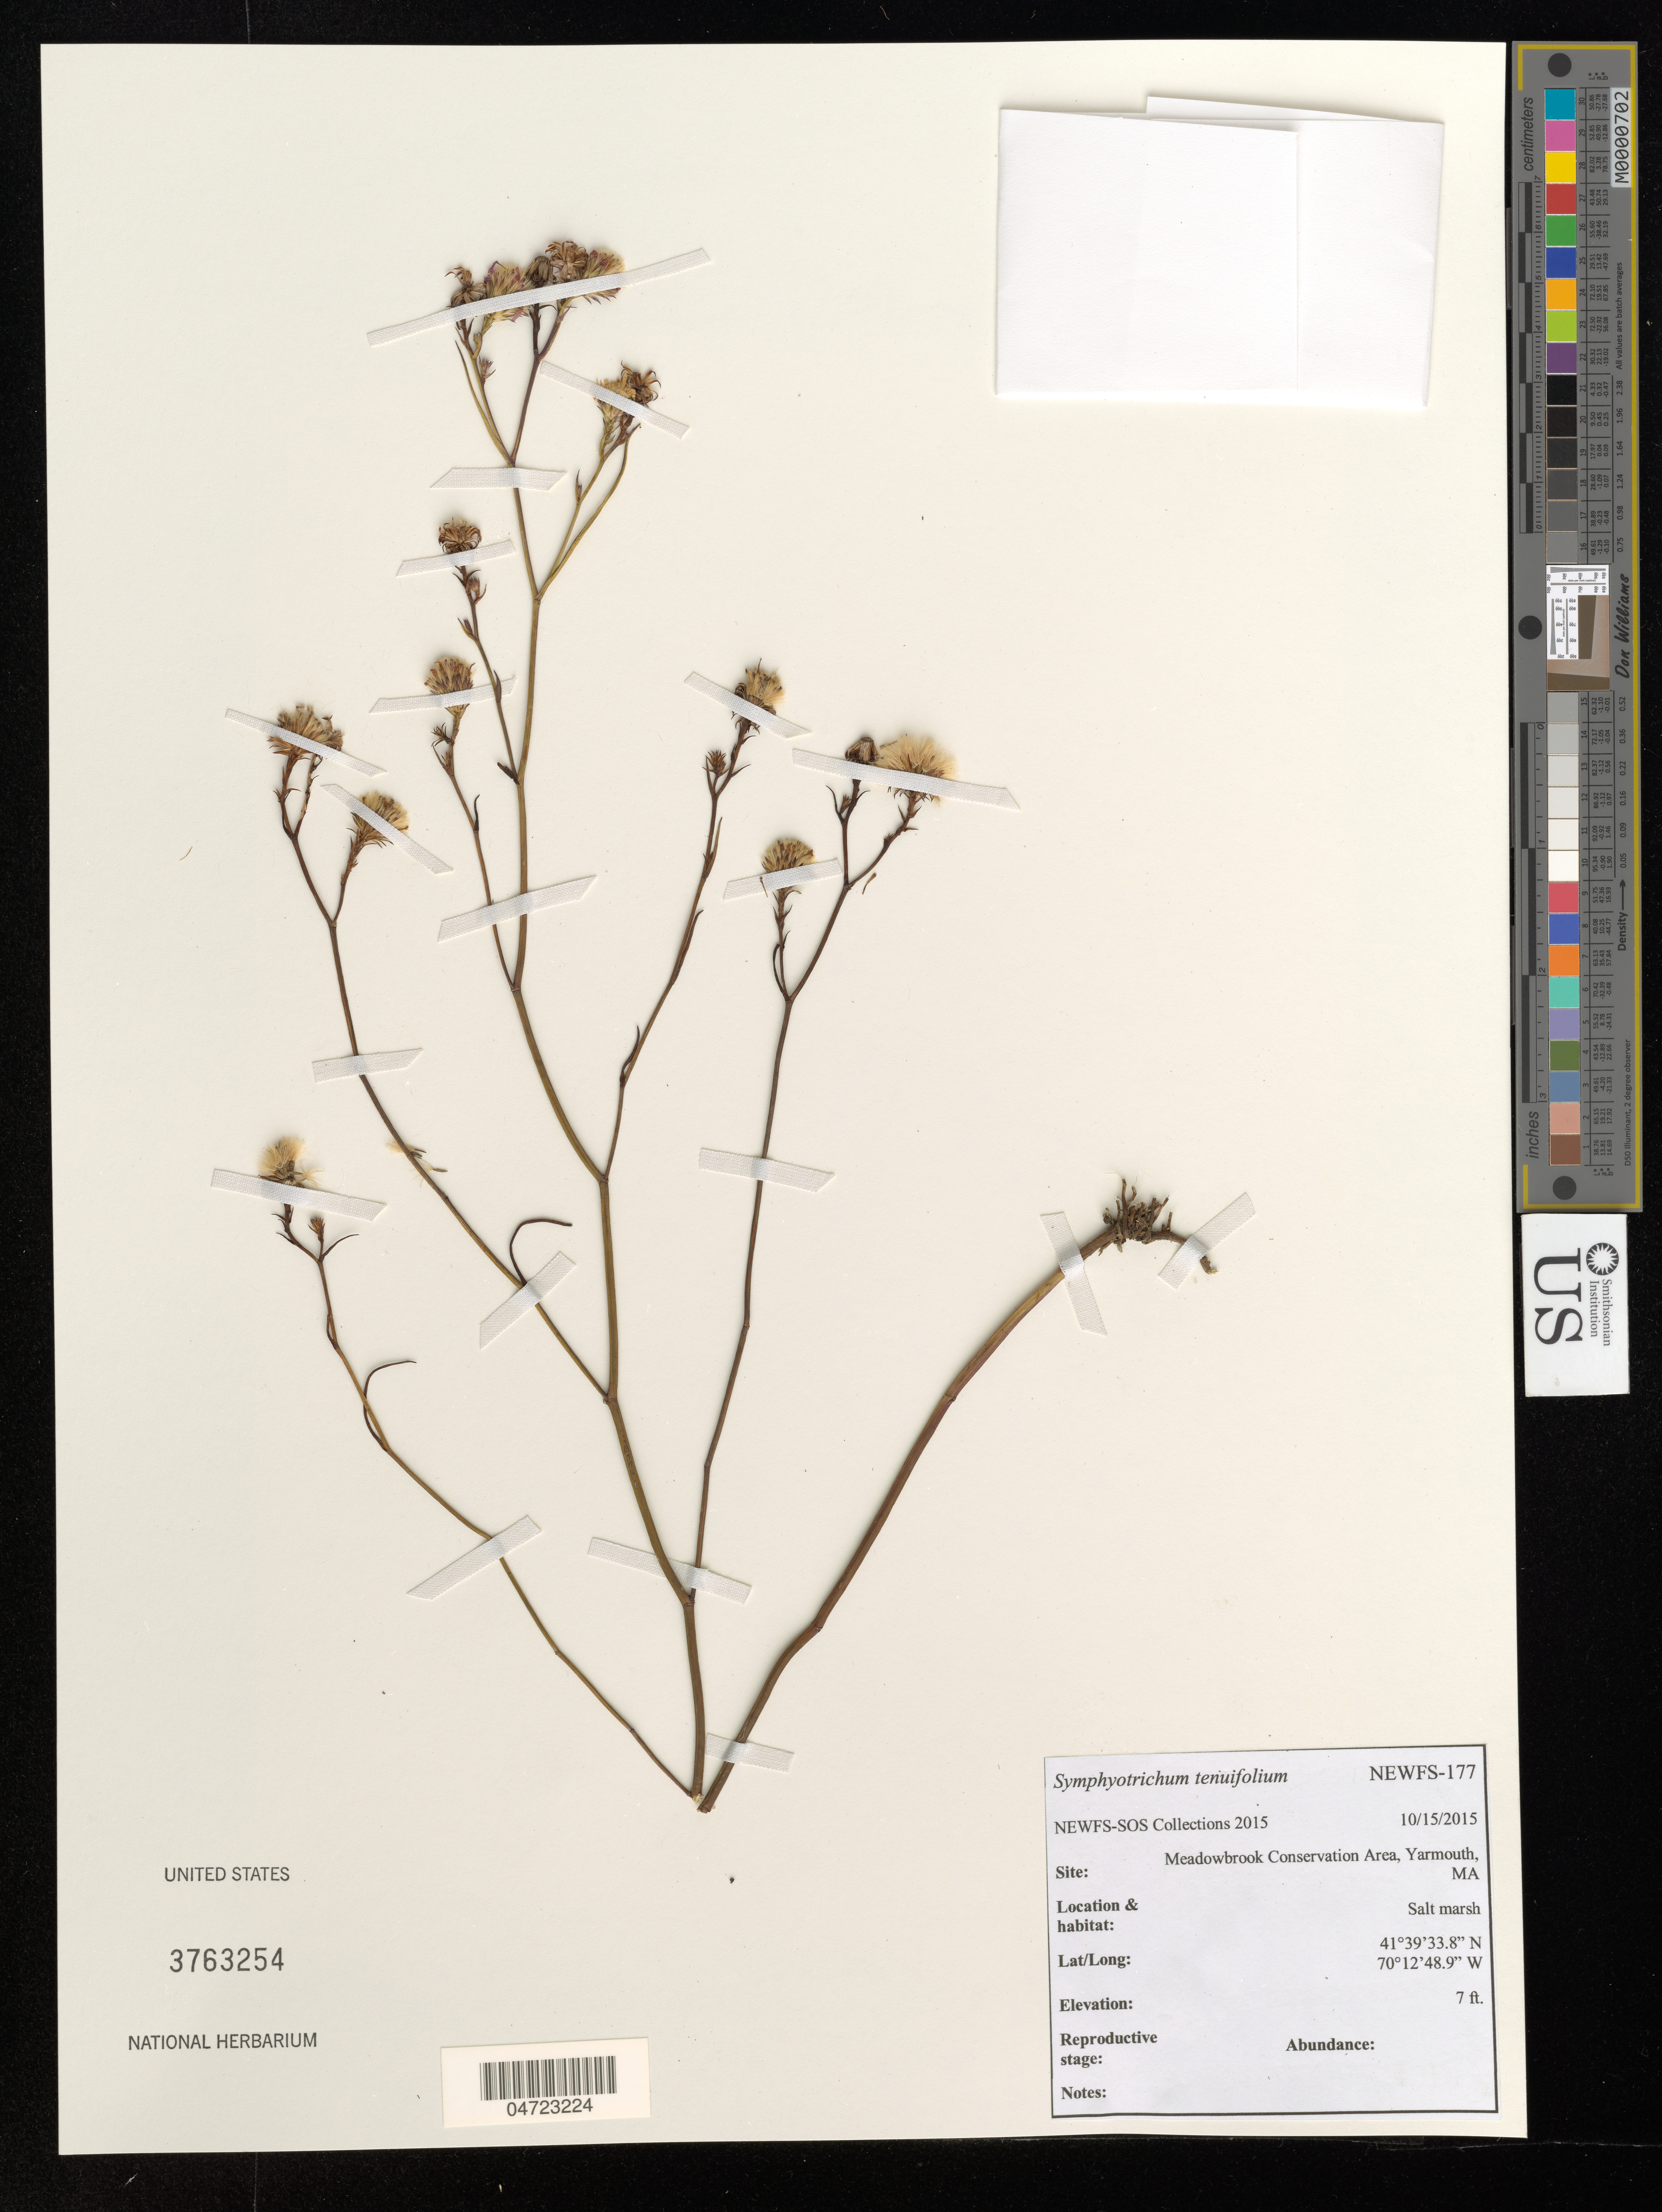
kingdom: Plantae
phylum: Tracheophyta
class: Magnoliopsida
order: Asterales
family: Asteraceae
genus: Symphyotrichum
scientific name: Symphyotrichum tenuifolium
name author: (L.) G.L. Nesom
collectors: NEWFS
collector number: NEWFS-177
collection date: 2015-10-15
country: United States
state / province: Massachusetts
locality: Site: Meadowbrook Conservation Area, Yarmouth, MA. Salt marsh.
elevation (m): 2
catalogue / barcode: US 3763254